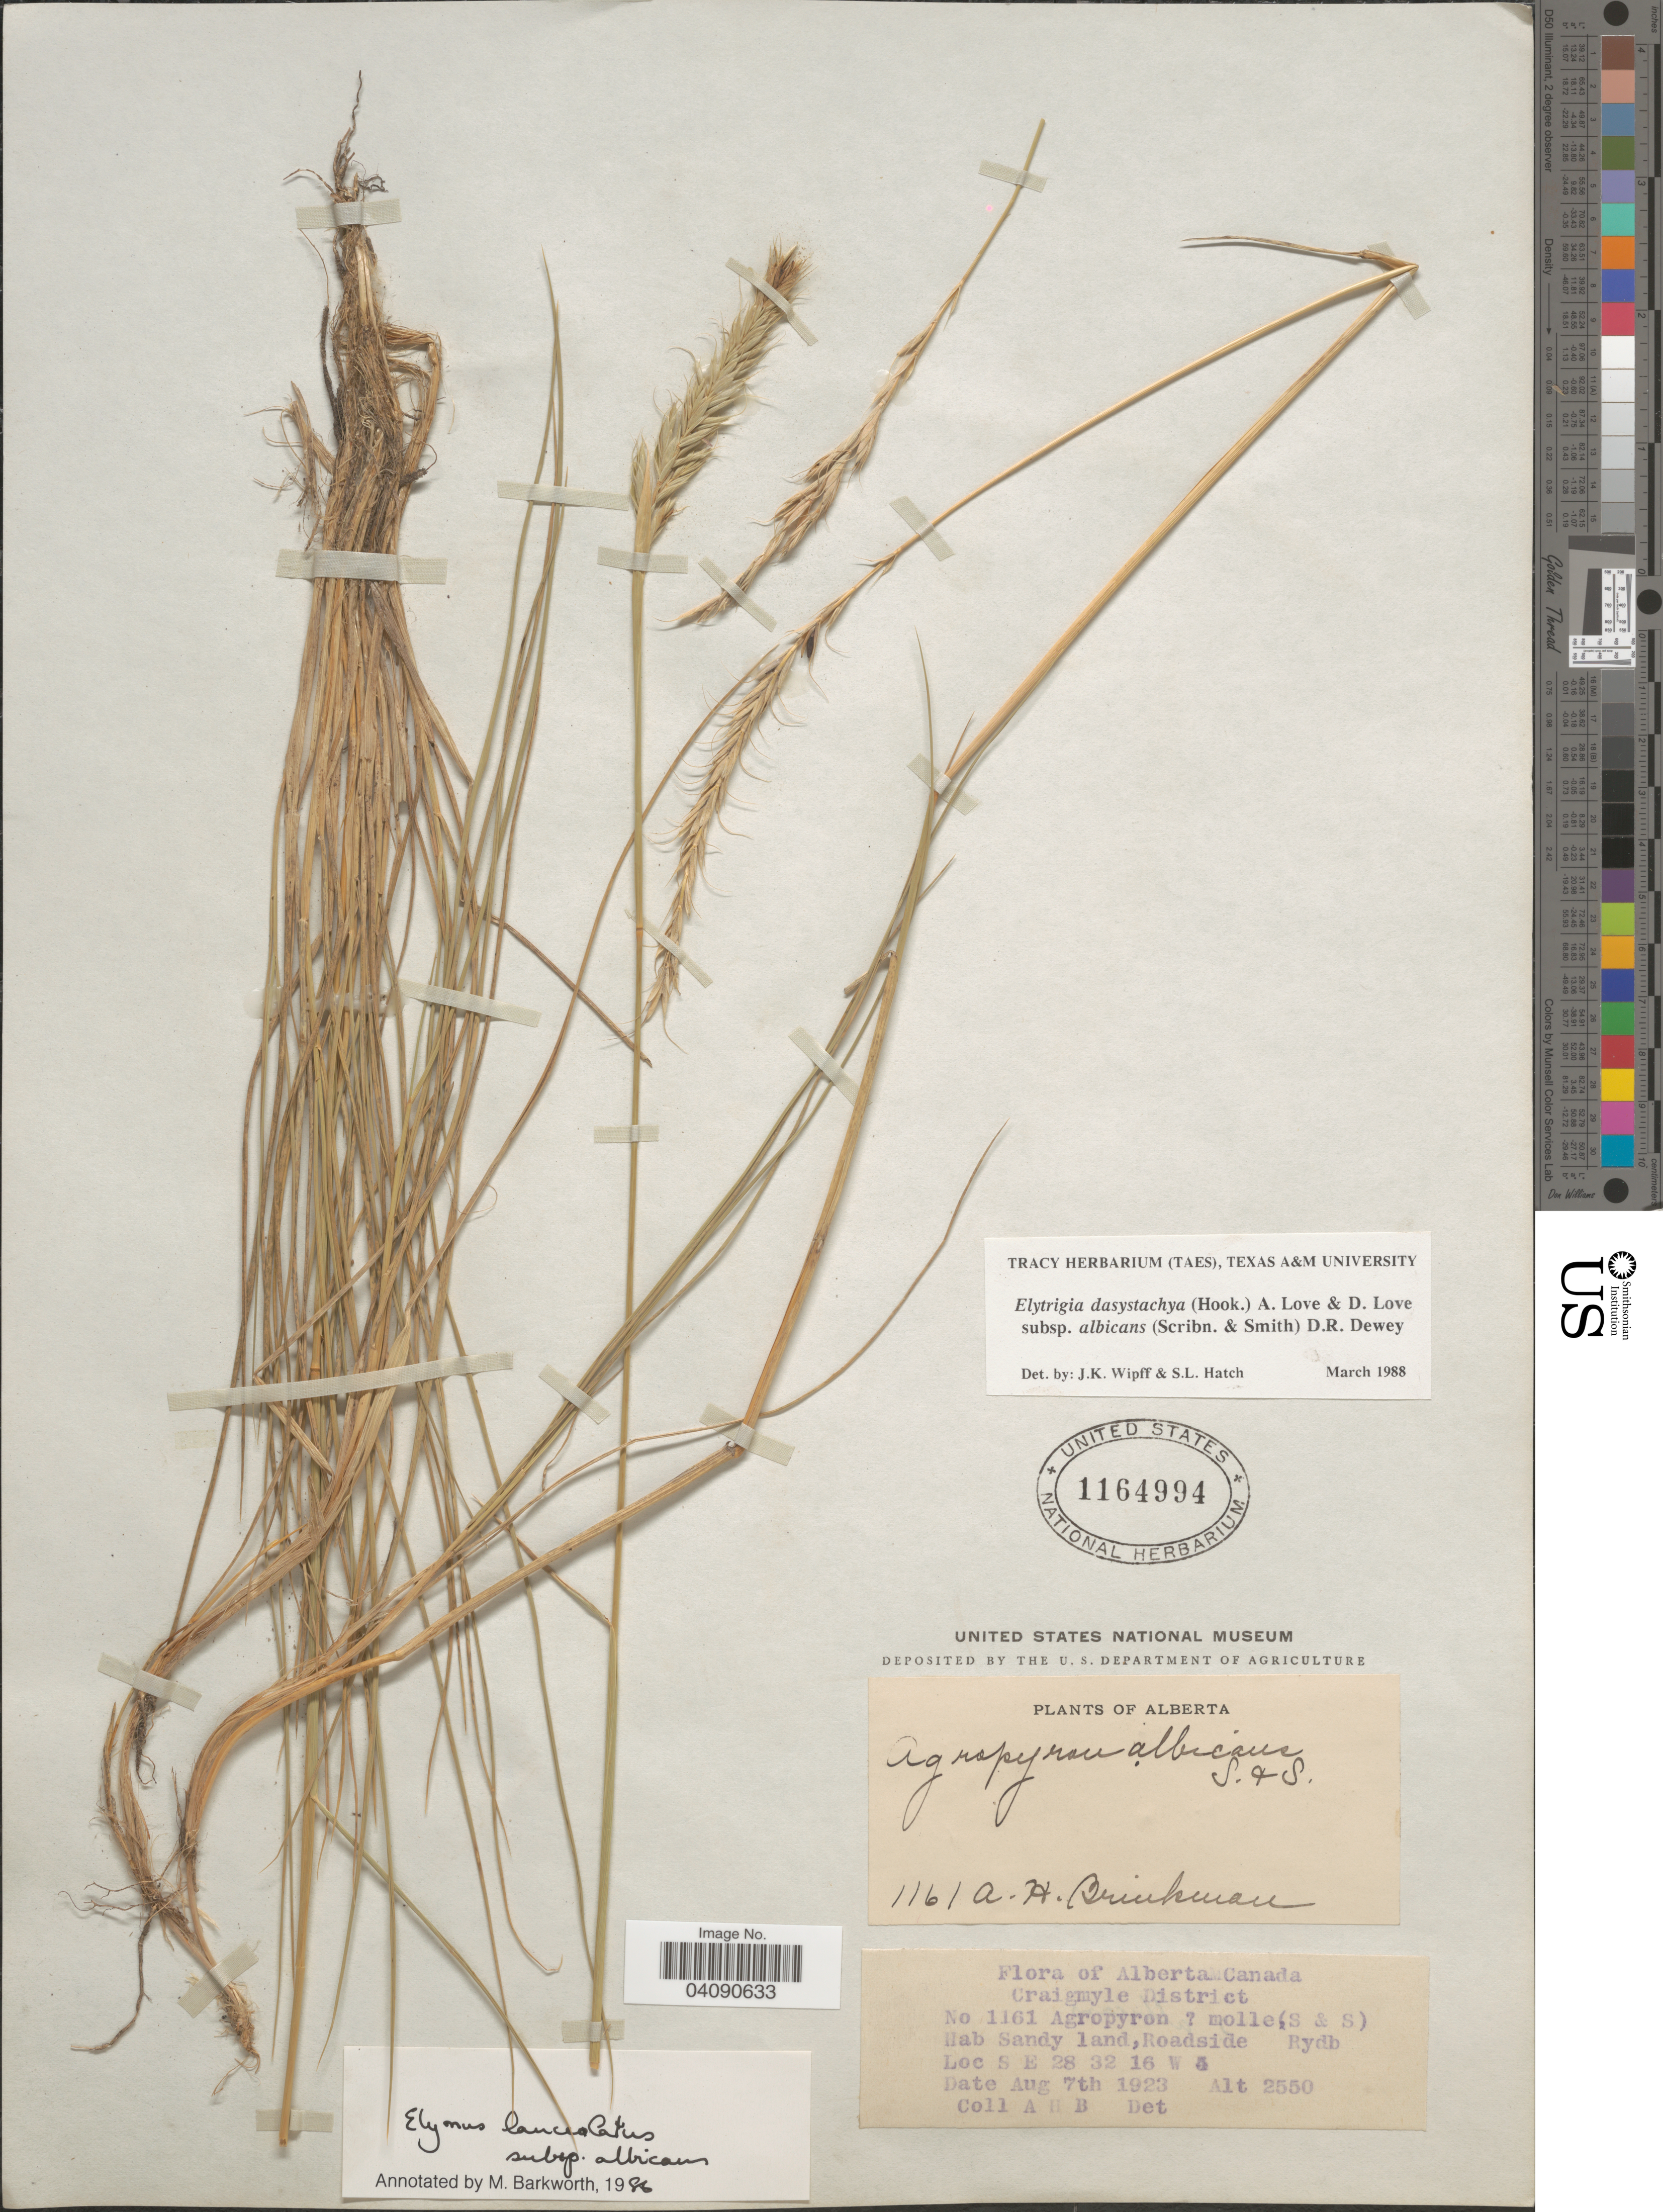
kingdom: Plantae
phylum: Tracheophyta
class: Liliopsida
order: Poales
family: Poaceae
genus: Elymus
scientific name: Elymus albicans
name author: (Scribn. & J.G. Sm.) Á. Löve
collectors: A. Brinkman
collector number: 1161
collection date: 1923-08-07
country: Canada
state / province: Alberta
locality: Craigmyle District. Sandy land, Roadside Rydb. S E 28 32 16 W 5.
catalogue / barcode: US 1164994